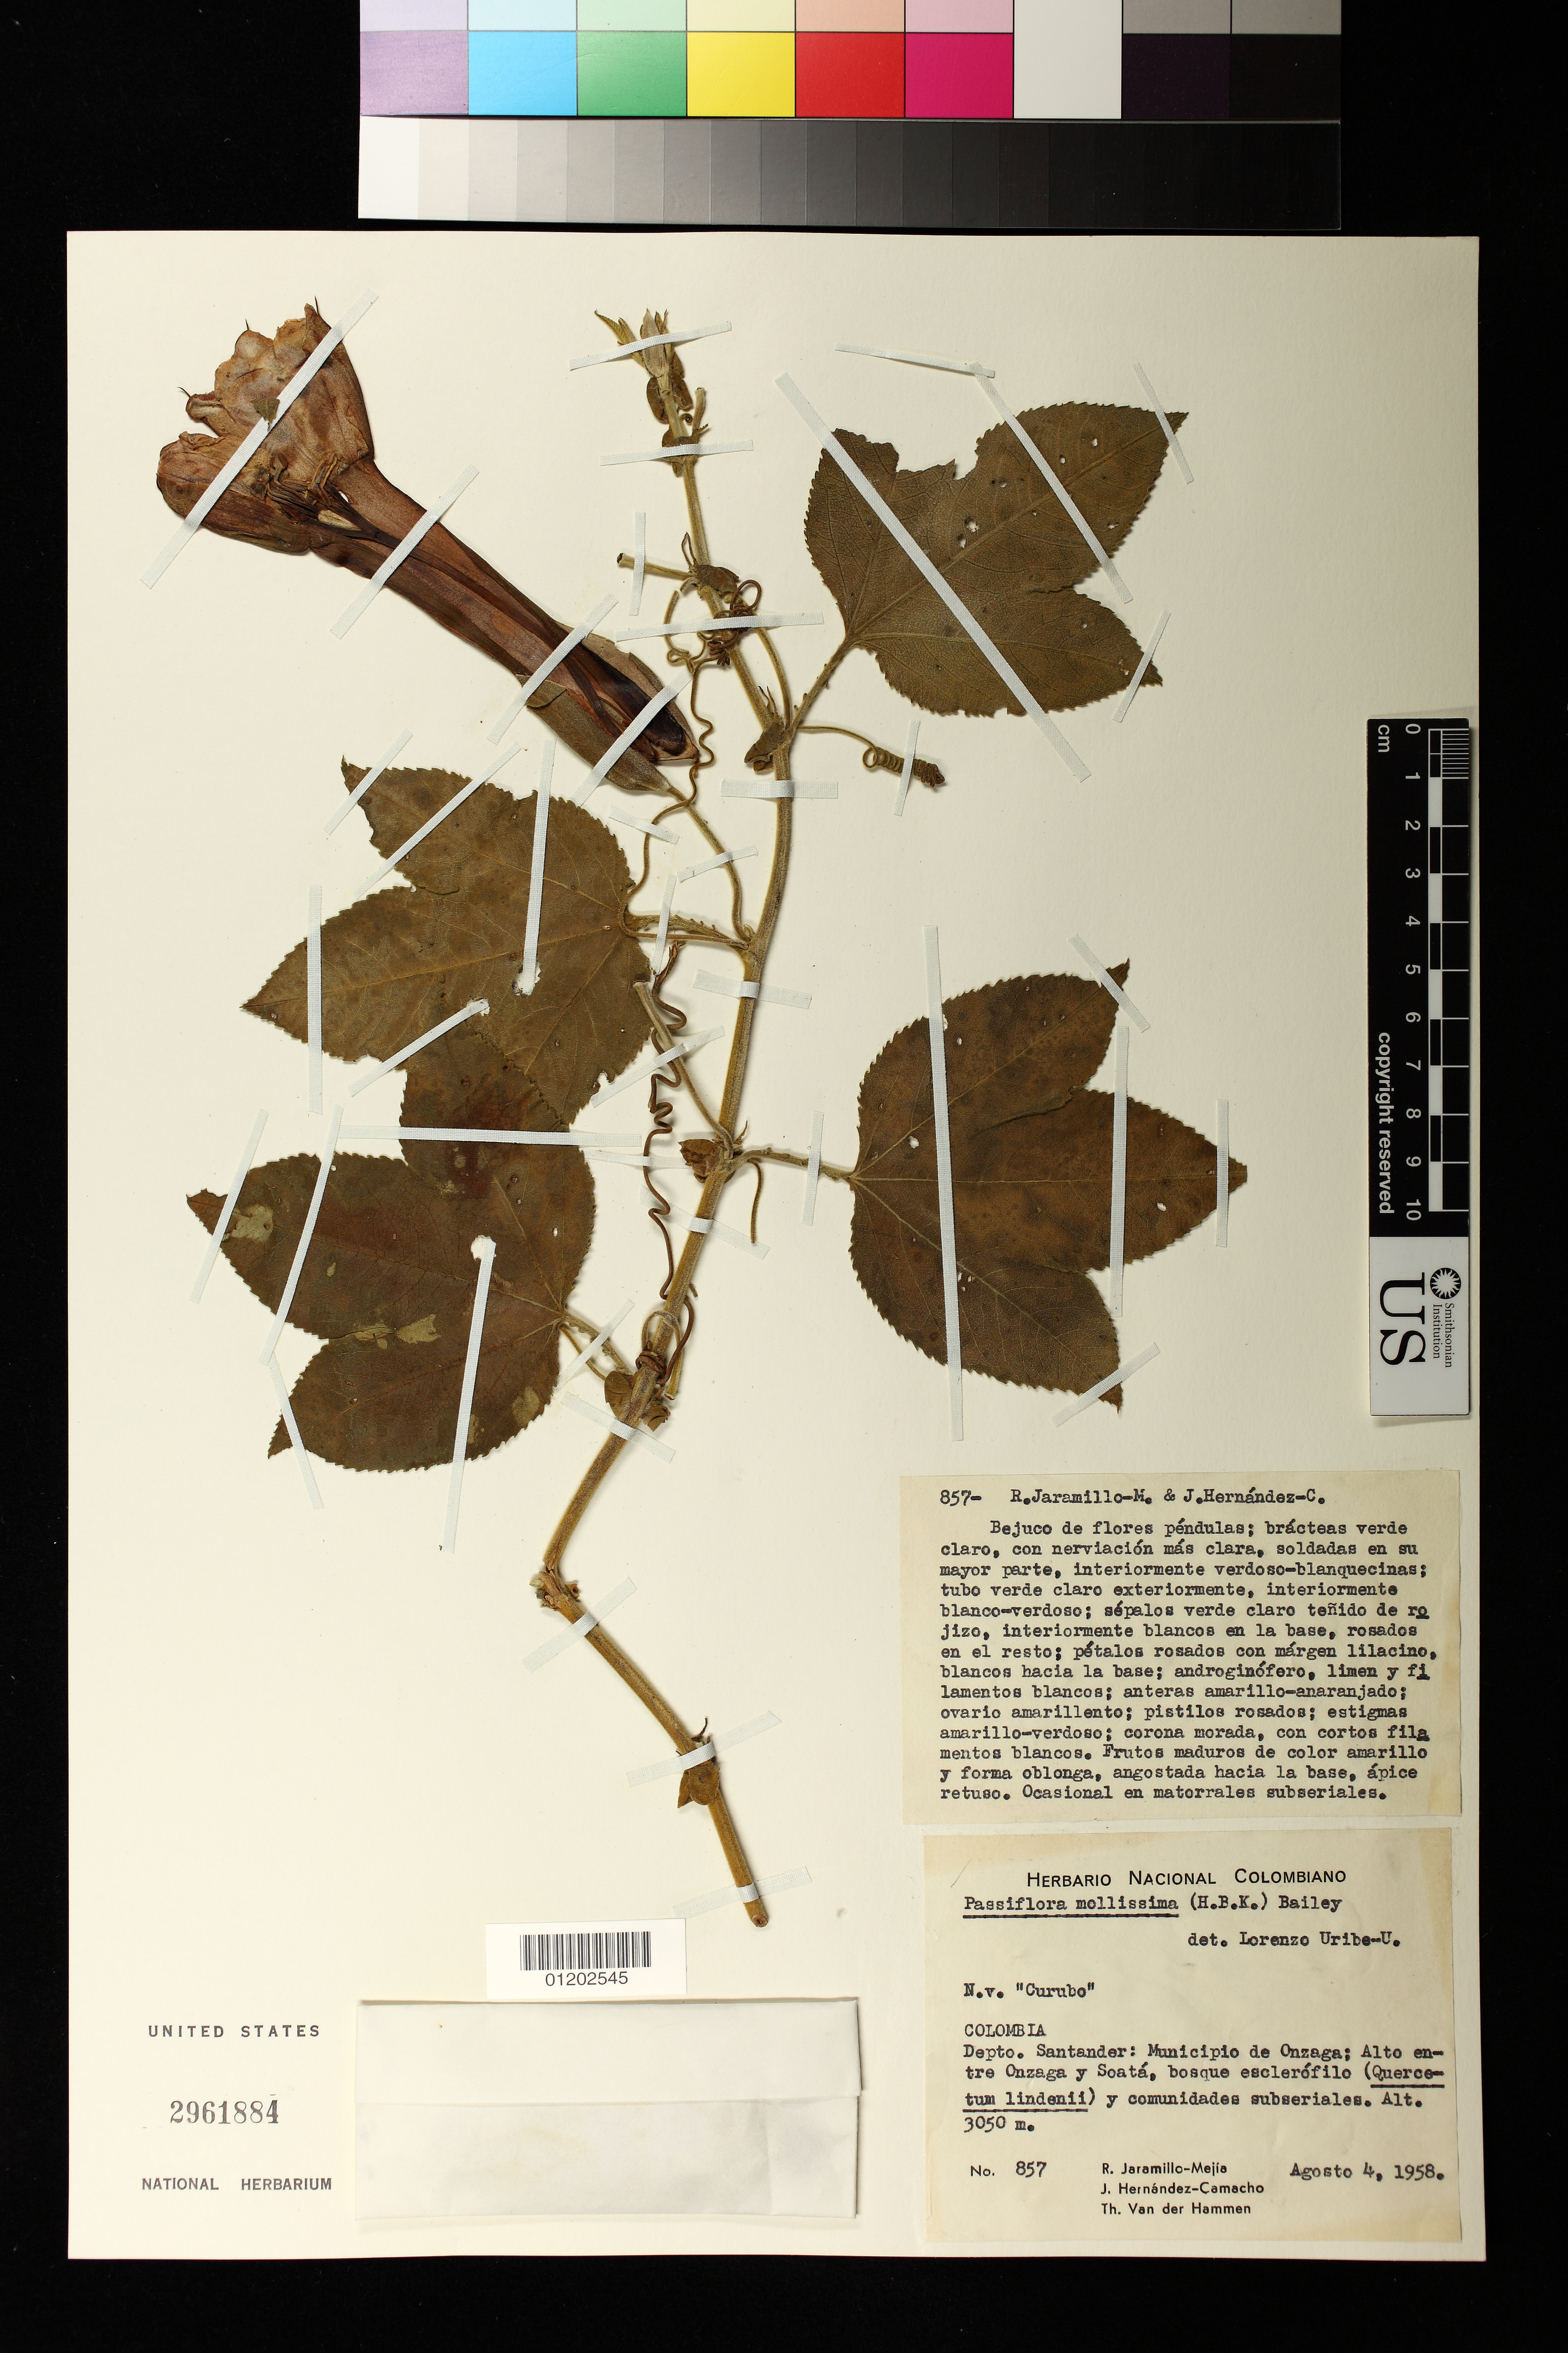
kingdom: Plantae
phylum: Tracheophyta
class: Magnoliopsida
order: Malpighiales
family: Passifloraceae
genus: Passiflora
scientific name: Passiflora mollissima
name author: (Kunth) L.H. Bailey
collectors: R. Jaramillo M., J. Hernandez Camacho & T. Hammen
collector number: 857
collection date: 1958-08-04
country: Colombia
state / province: Santander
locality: Municipio de Onzaga; Alto entre Onzaga y Soata, bosque esclerofilo y comunidades subseriales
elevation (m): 3050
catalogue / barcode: US 2961884